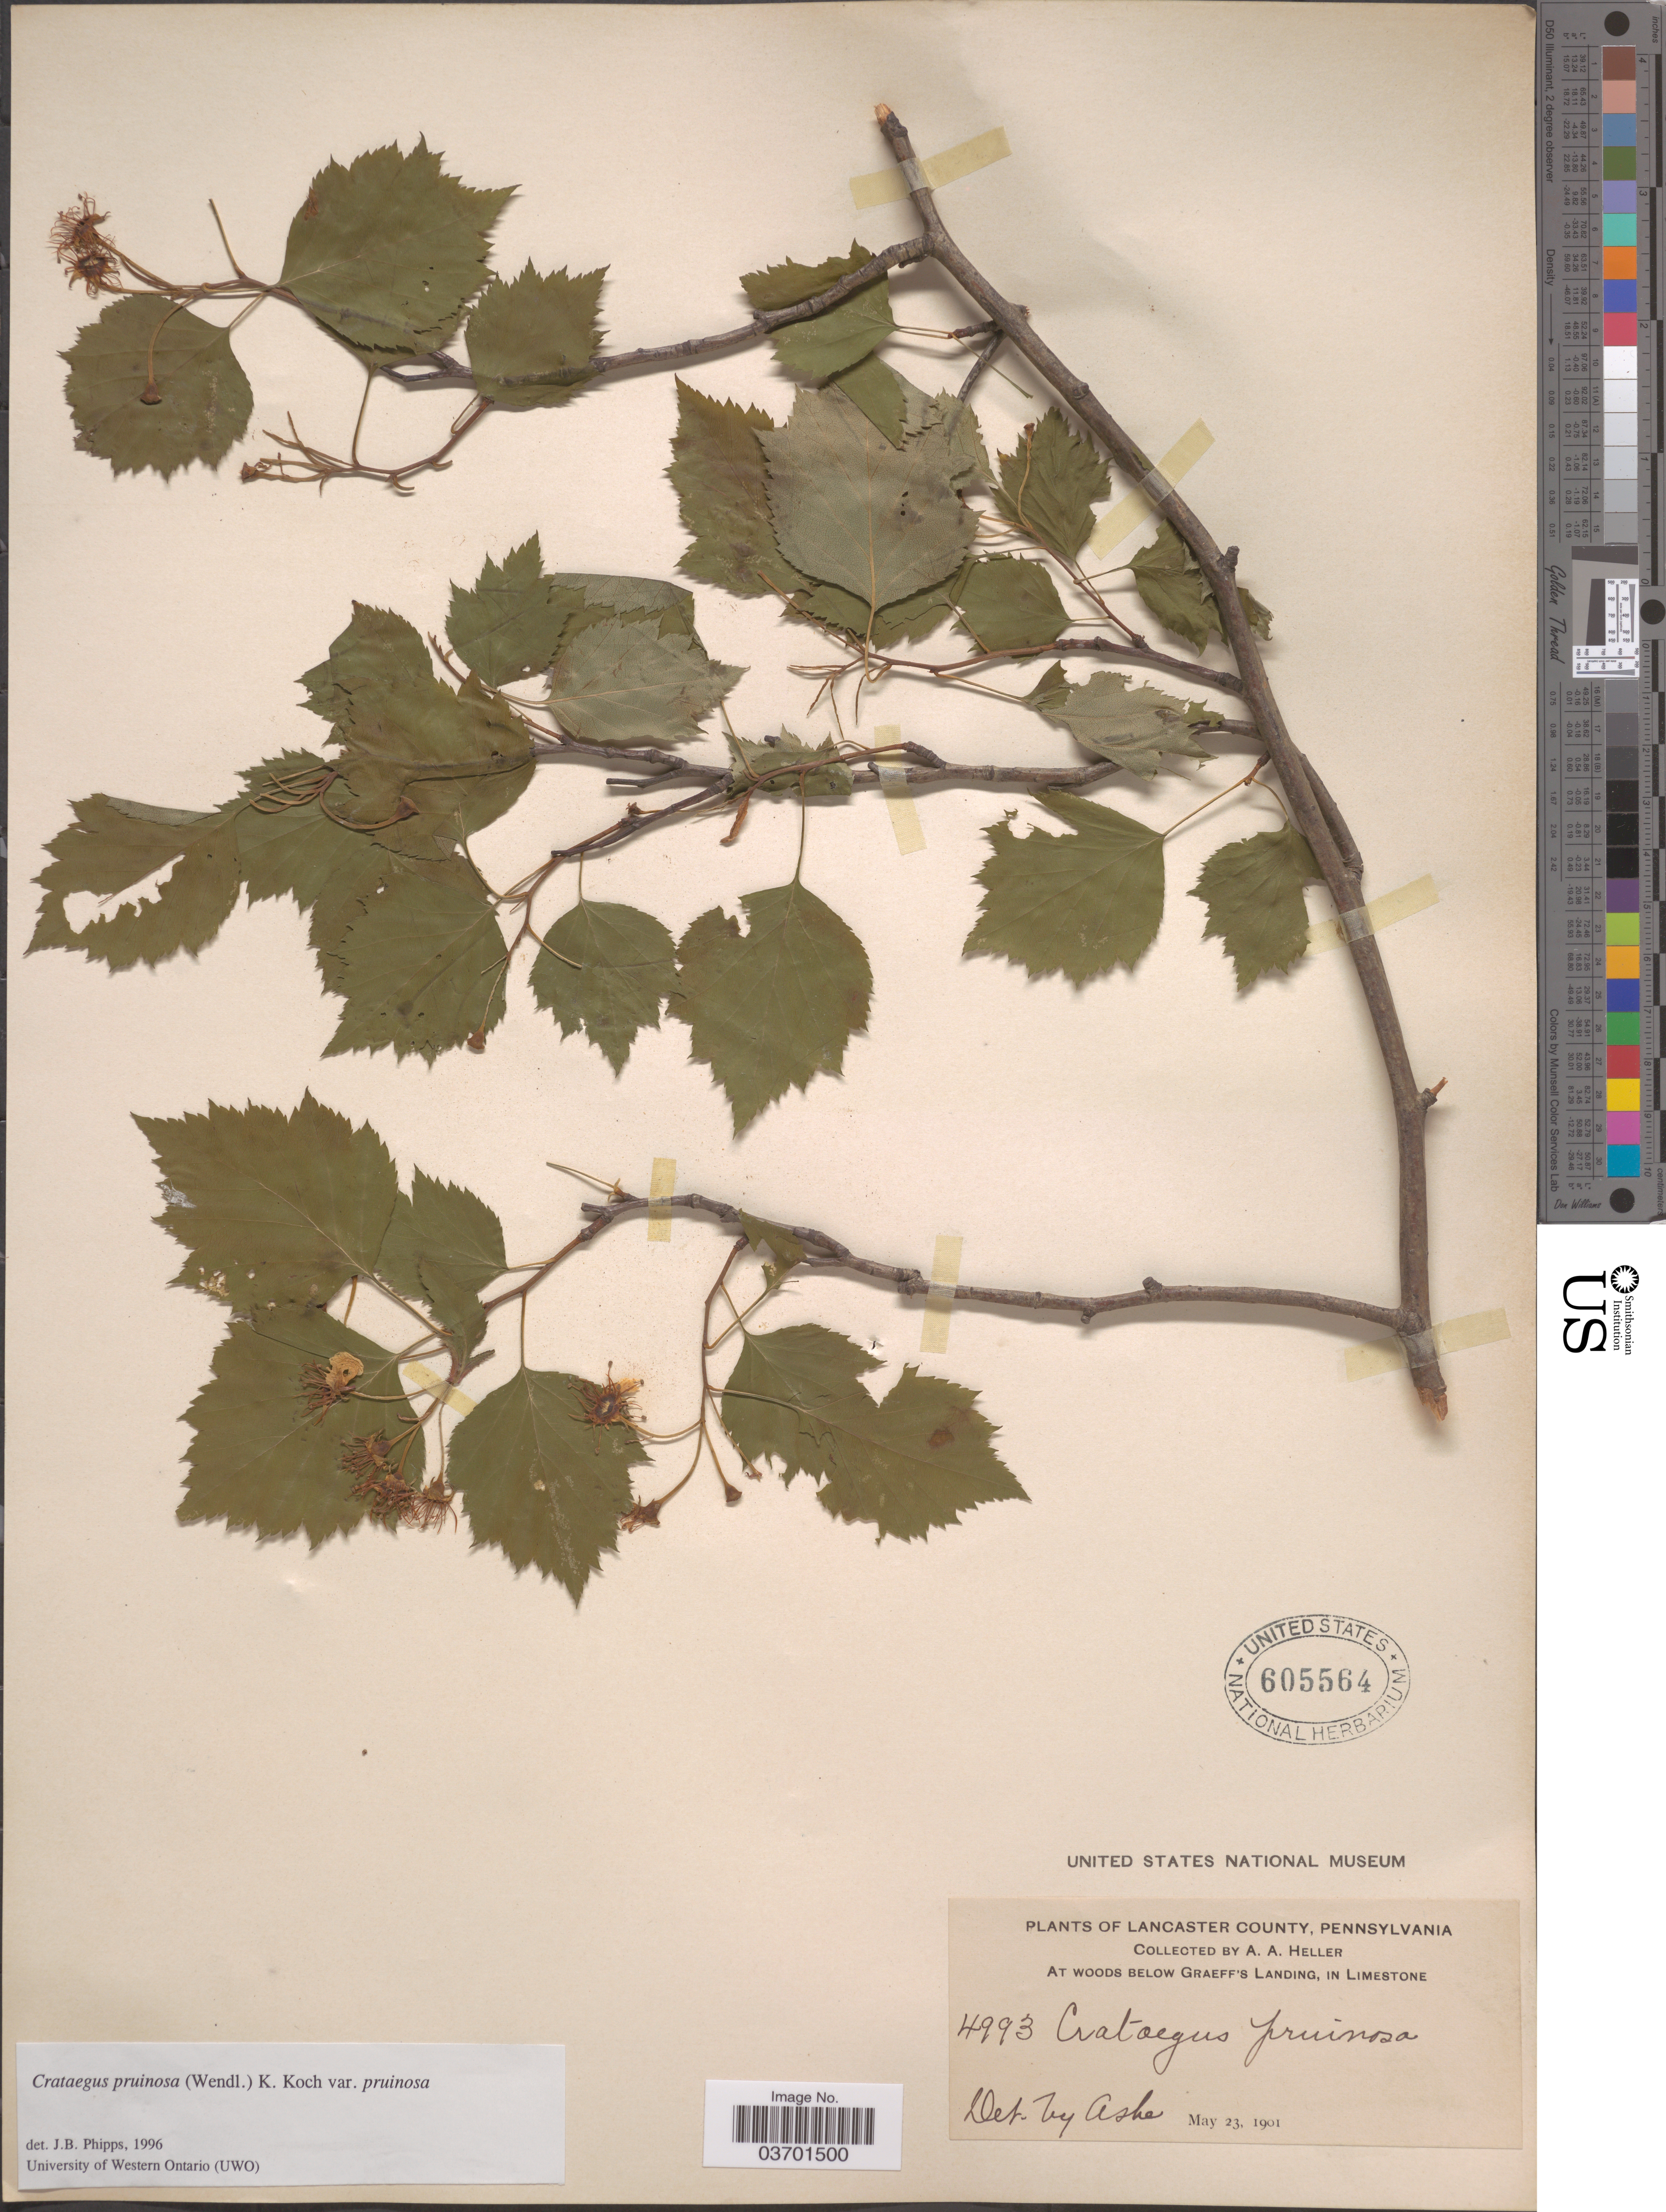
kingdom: Plantae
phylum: Tracheophyta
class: Magnoliopsida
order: Rosales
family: Rosaceae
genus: Crataegus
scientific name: Crataegus pruinosa var. pruinosa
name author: (H.L. Wendl.) K. Koch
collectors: A. A. Heller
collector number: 4993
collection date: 1901-05-23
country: United States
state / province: Pennsylvania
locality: Lancaster County. At woods below Graeff's Landing, in limestone.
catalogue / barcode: US 605564